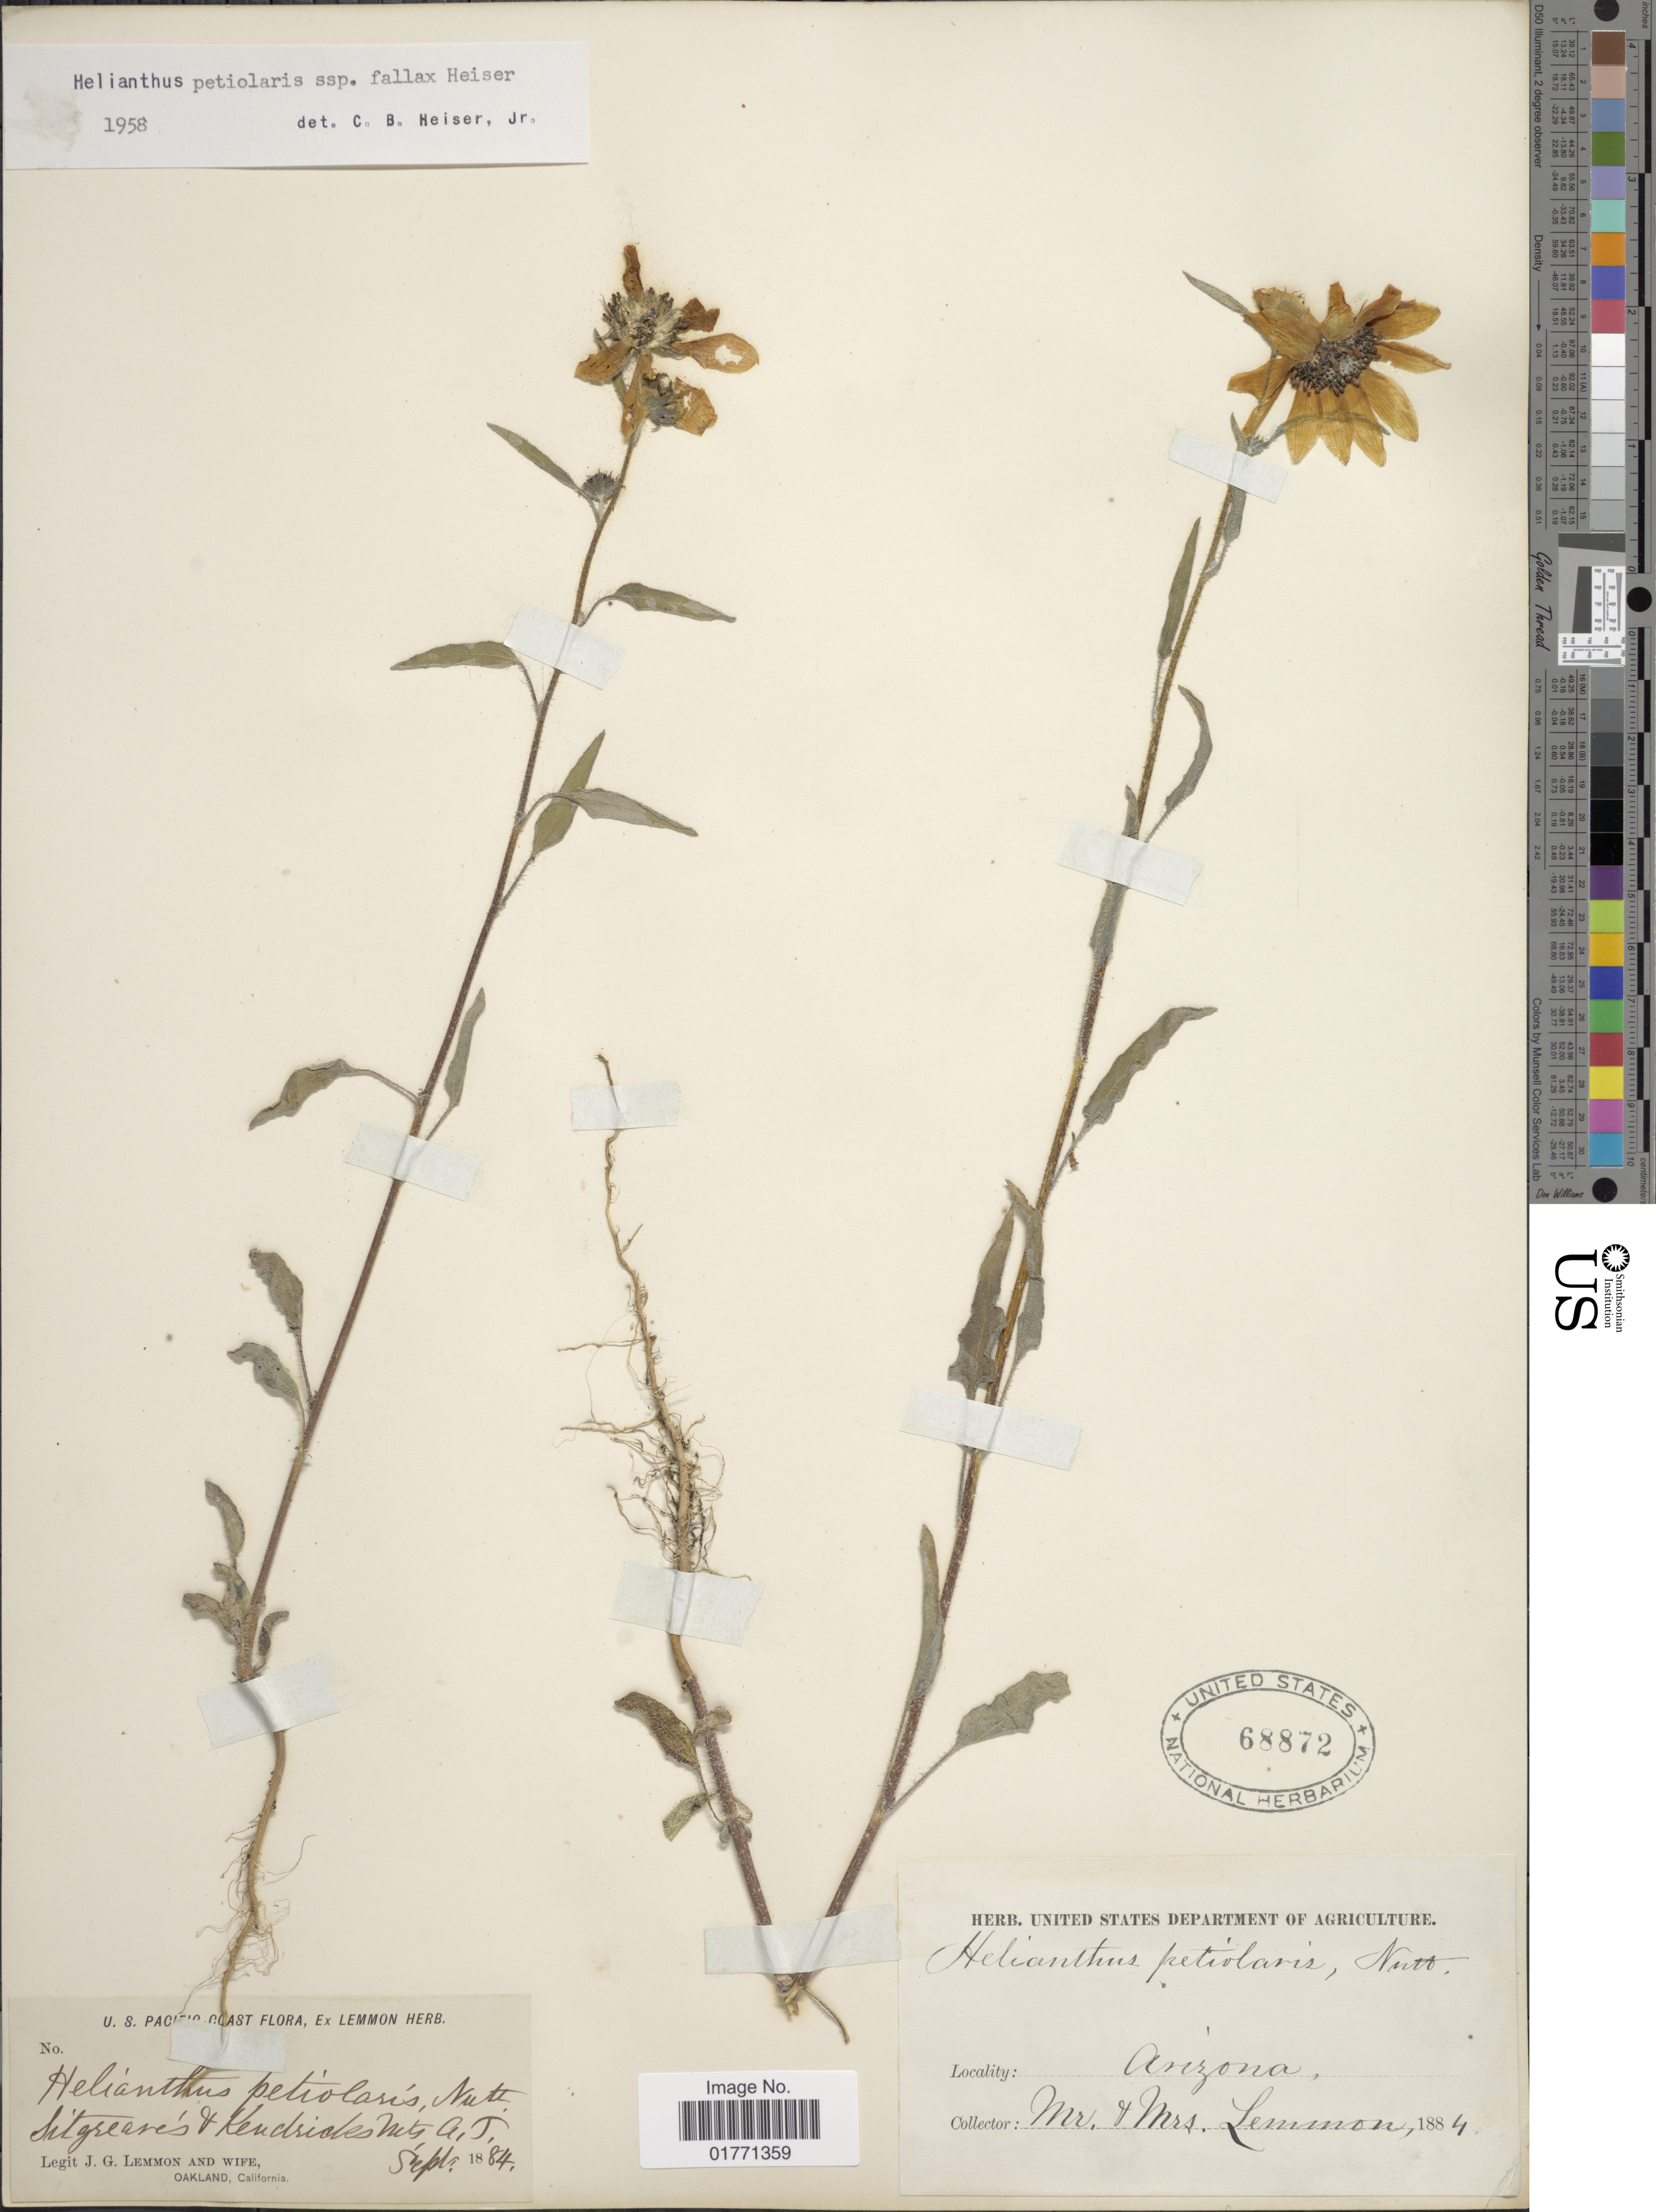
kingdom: Plantae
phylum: Tracheophyta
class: Magnoliopsida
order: Asterales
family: Asteraceae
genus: Helianthus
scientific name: Helianthus petiolaris subsp. fallax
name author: Heiser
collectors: J. Lemmon & Mrs. J. G. Lemmon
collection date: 1884-09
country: United States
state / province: Arizona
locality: Pacific Coast, Silgreave's V Kendricks Mts.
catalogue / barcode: US 68872